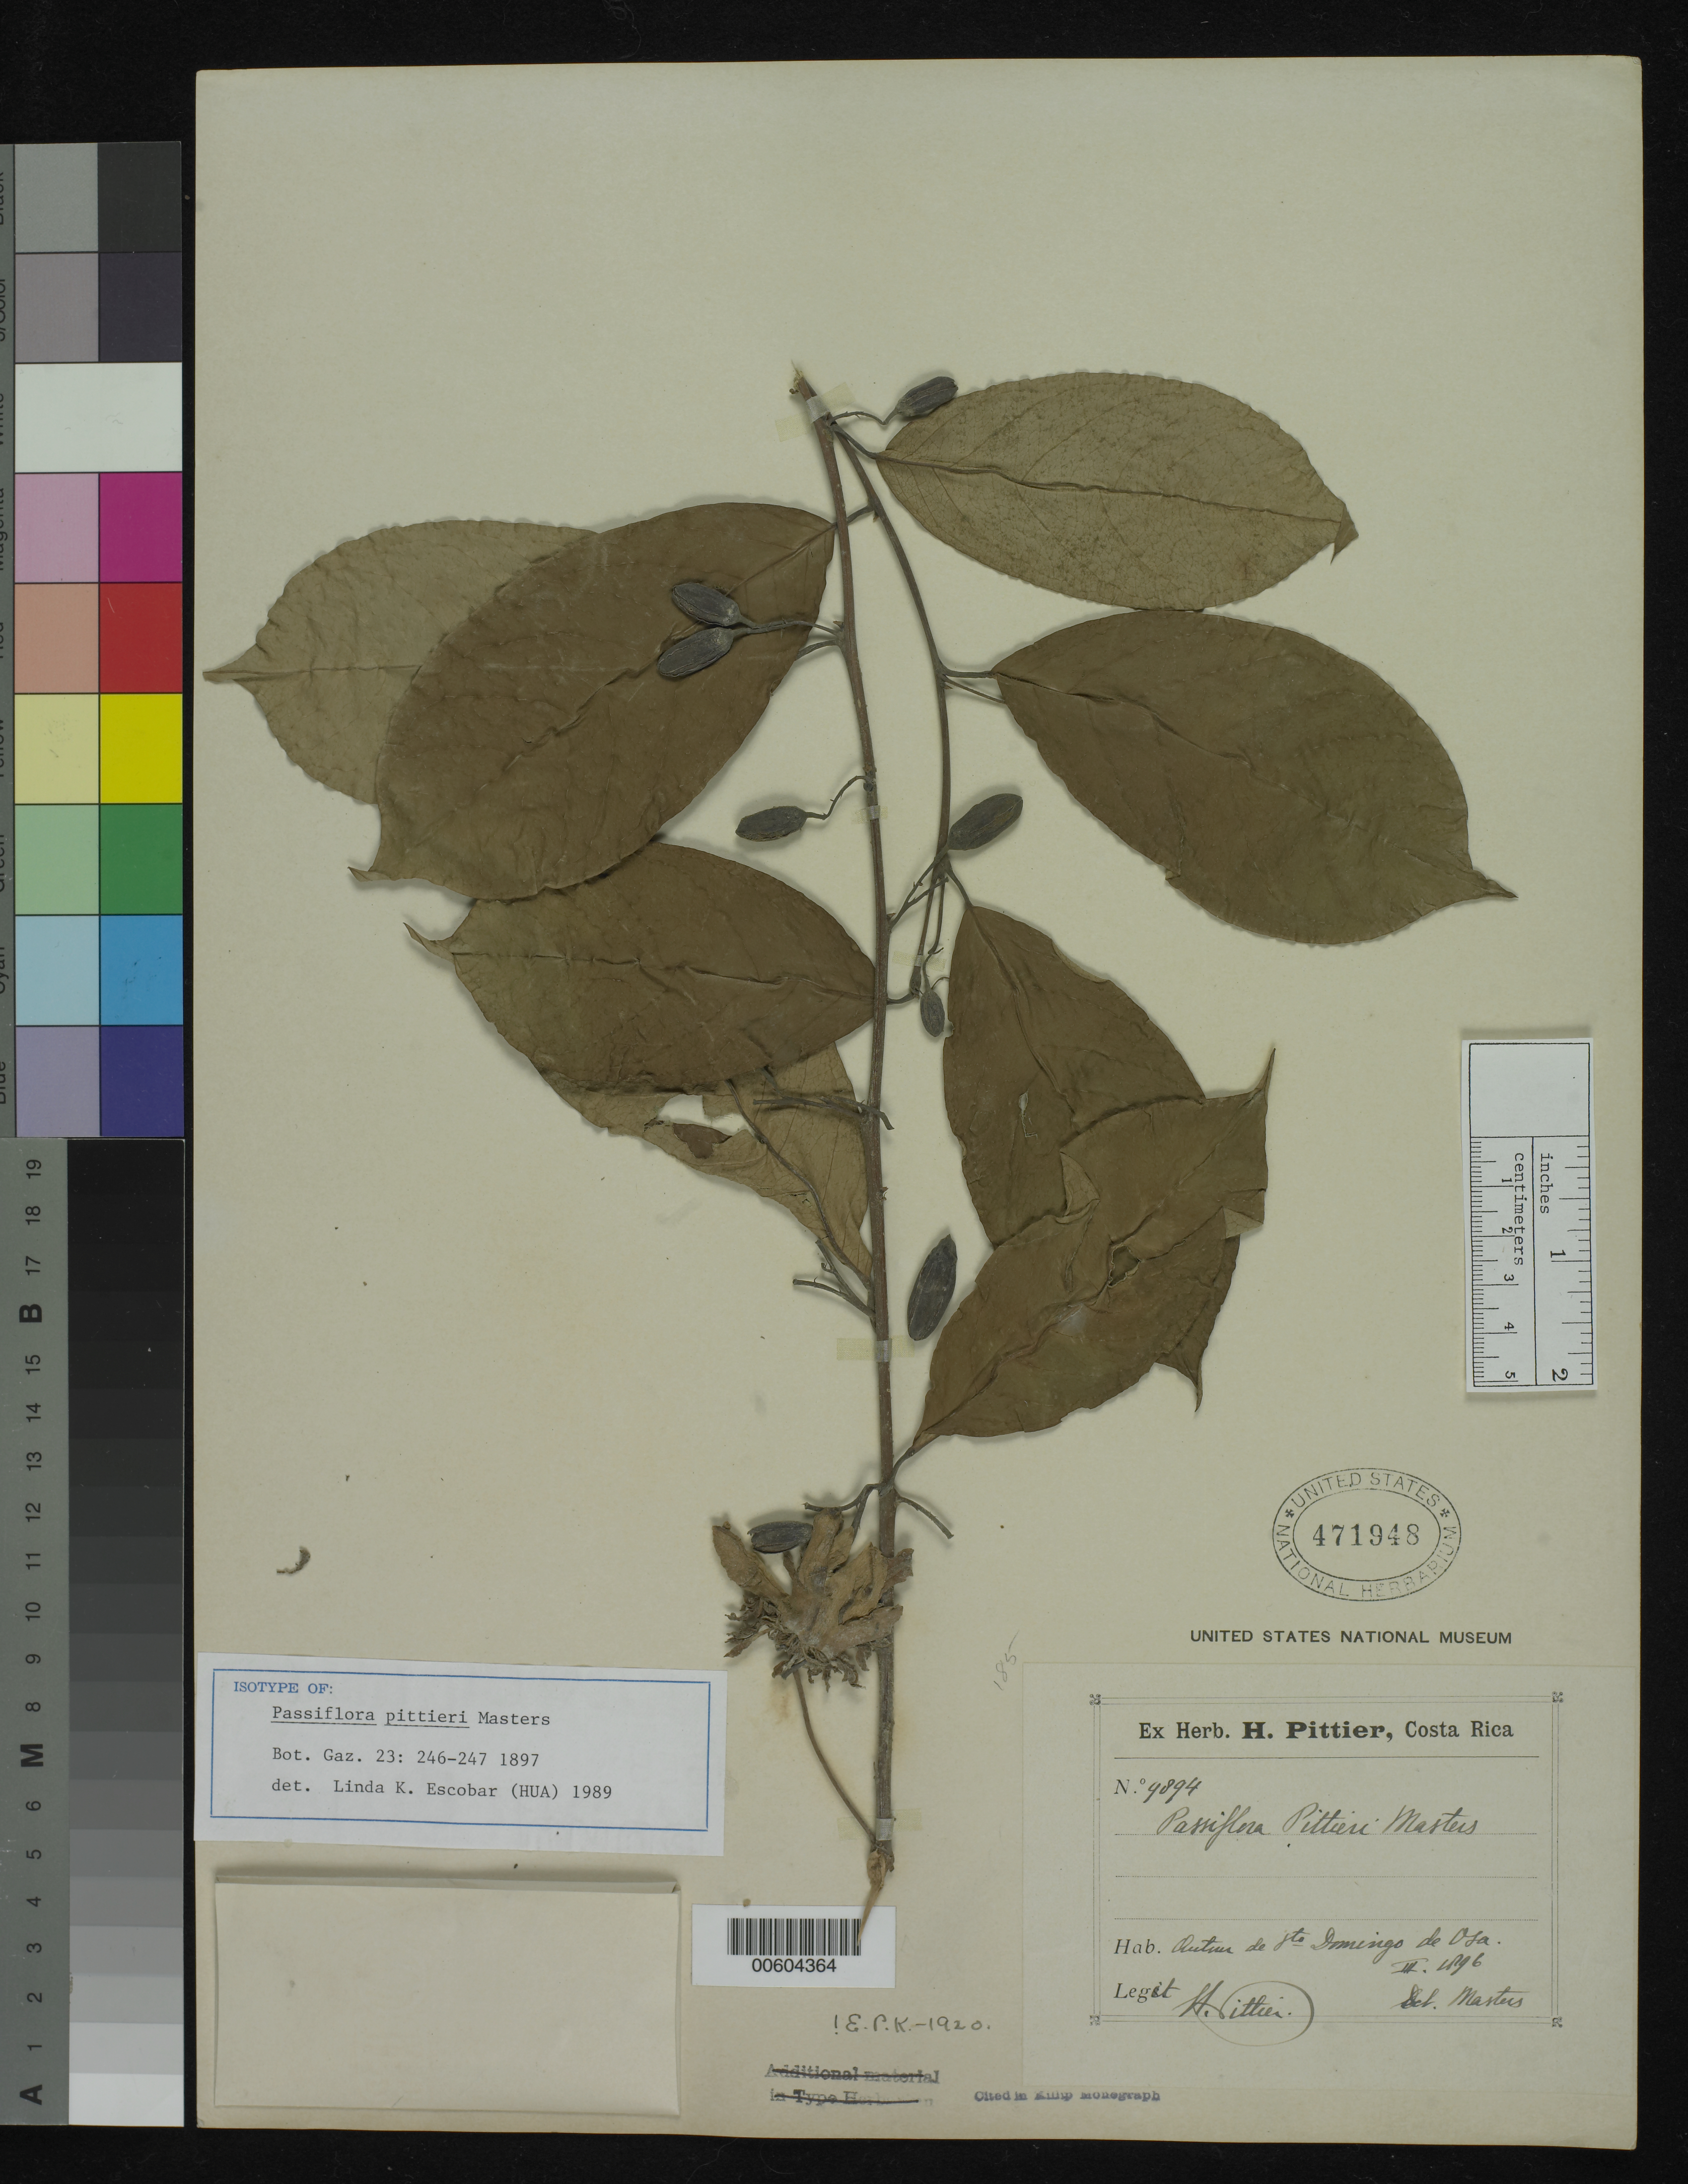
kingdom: Plantae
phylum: Tracheophyta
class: Magnoliopsida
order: Malpighiales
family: Passifloraceae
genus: Passiflora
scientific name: Passiflora pittieri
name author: Mast. in Donn. Sm.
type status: Isotype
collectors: H. F. Pittier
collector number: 9894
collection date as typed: Mar 1896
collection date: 1896-03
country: Costa Rica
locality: Autin de Sto. Domingo de Osa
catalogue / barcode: US 471948